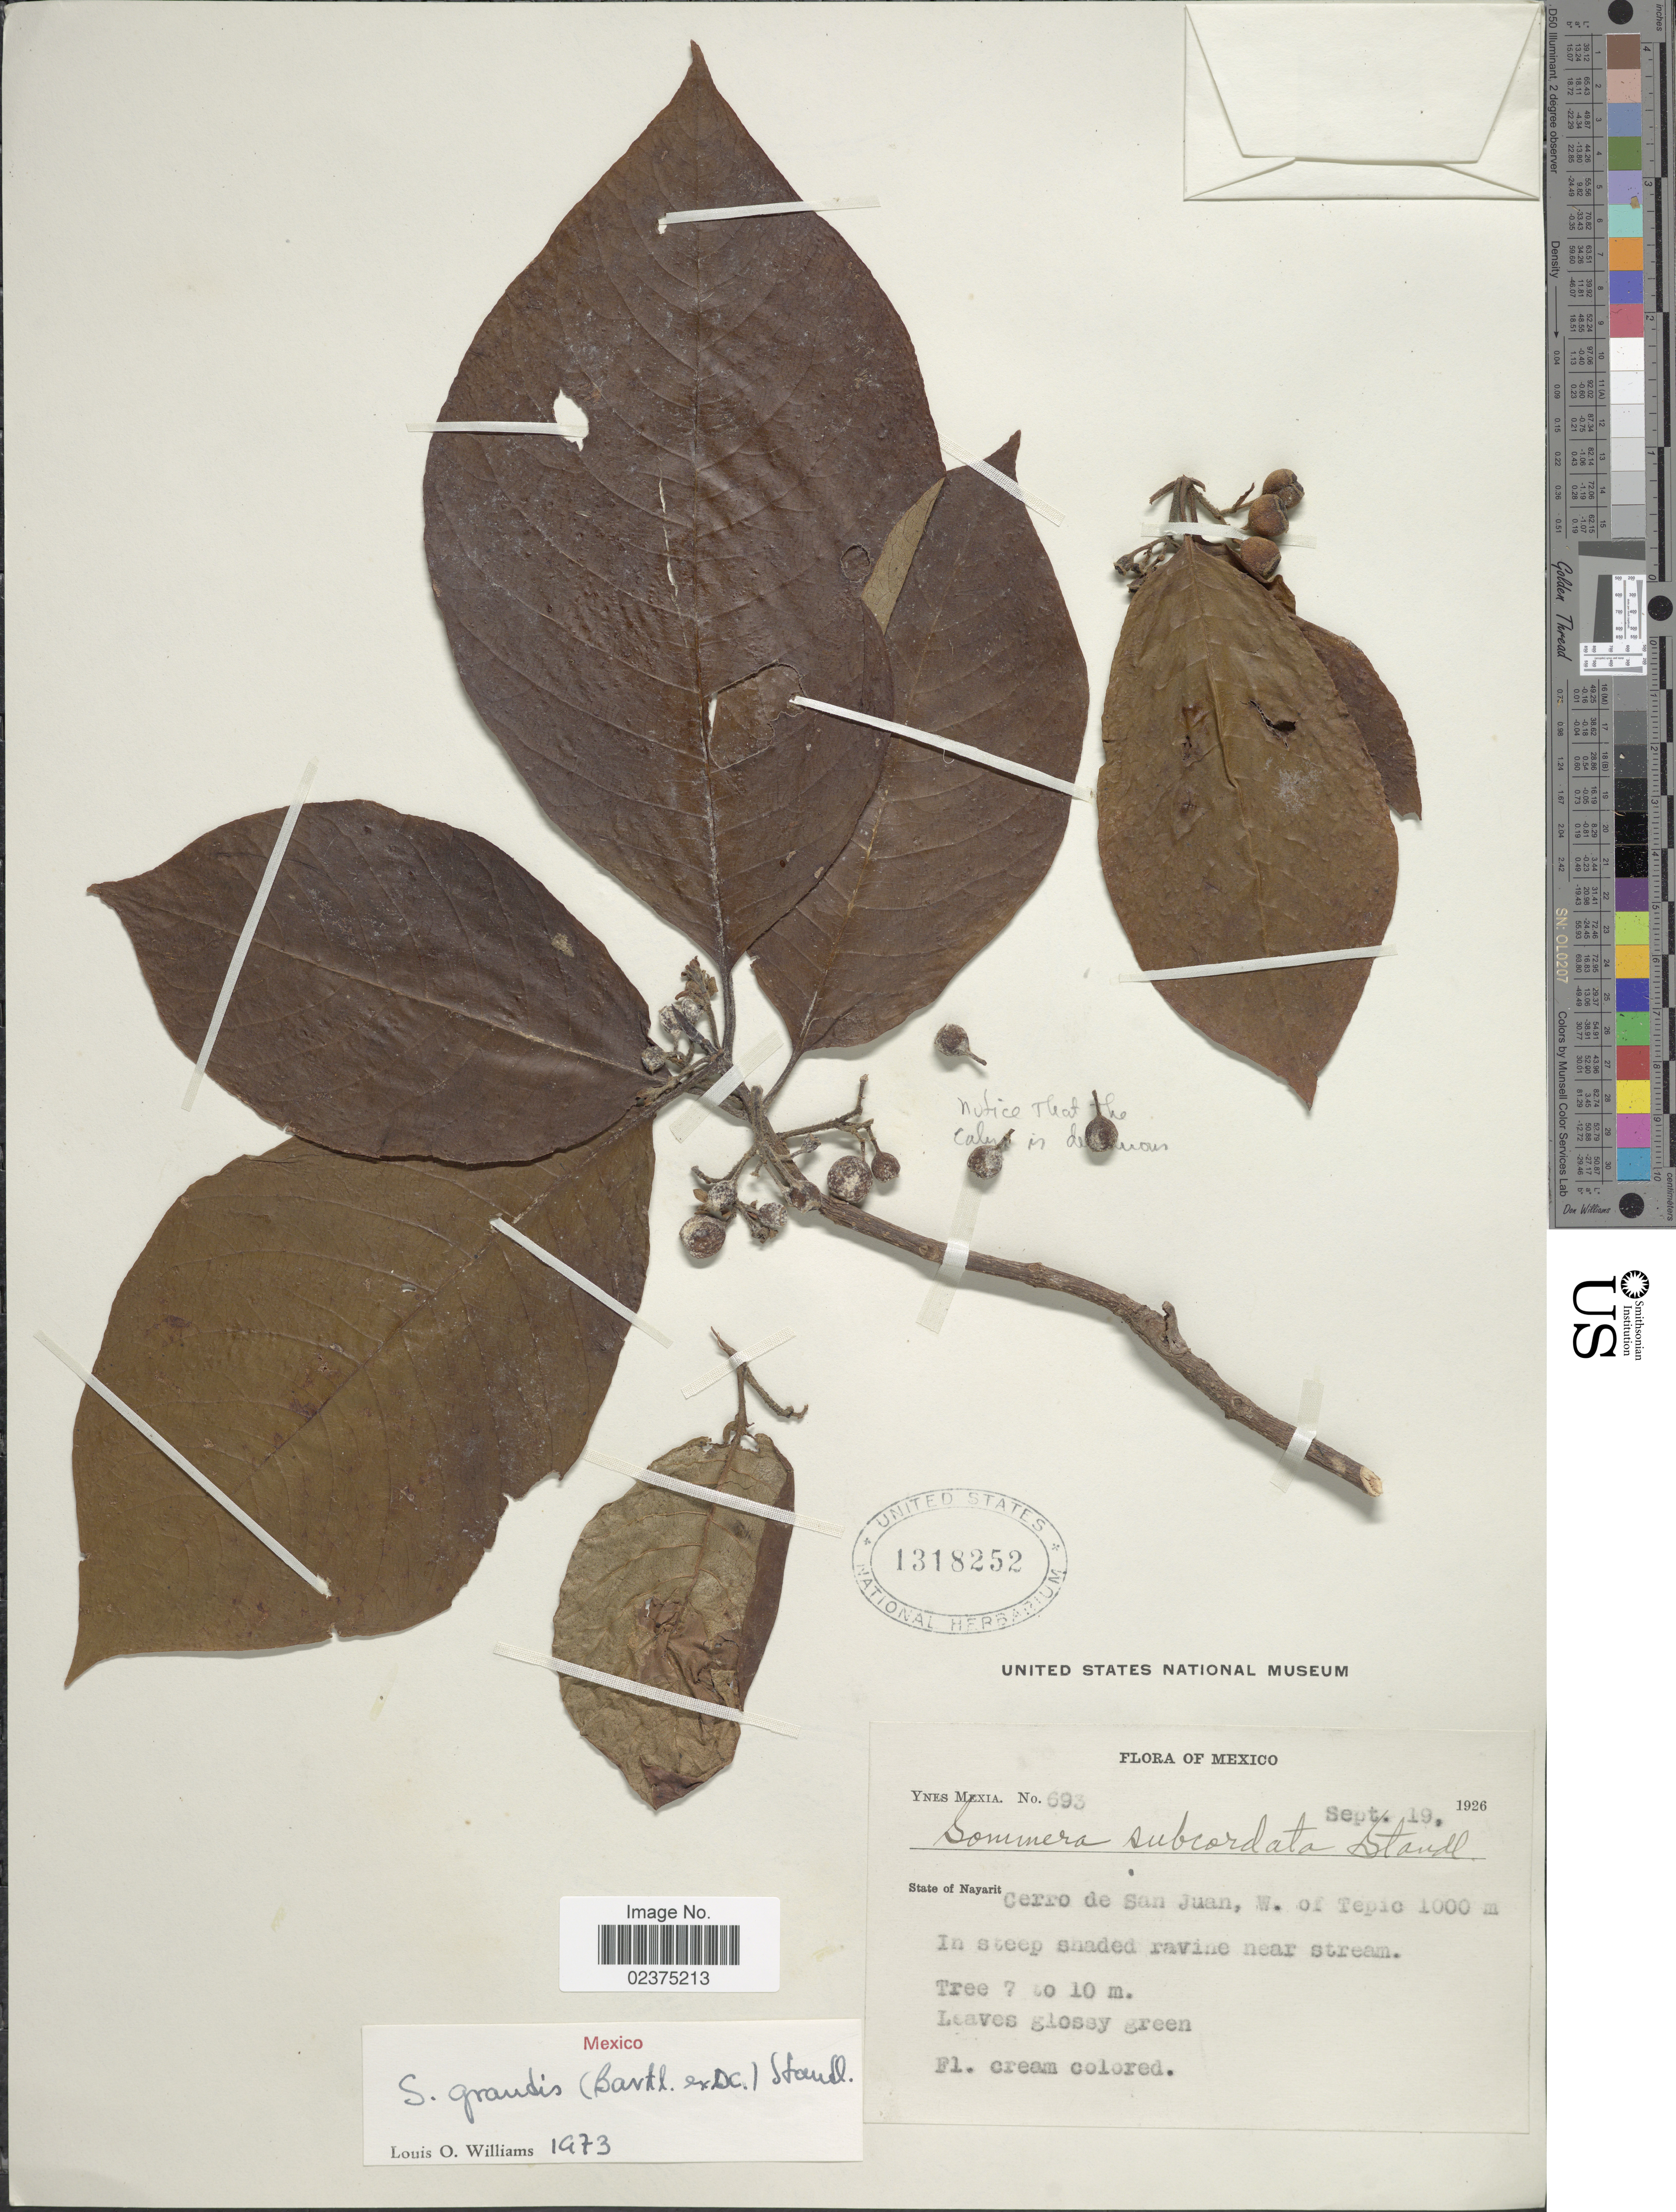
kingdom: Plantae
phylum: Tracheophyta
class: Magnoliopsida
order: Gentianales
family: Rubiaceae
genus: Sommera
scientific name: Sommera grandis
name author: (Bartl. ex DC.) Standl.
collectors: Y. Mexia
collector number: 693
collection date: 1926-09-19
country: Mexico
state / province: Nayarit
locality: Cerro de San Juan, W of Tepic, In steeo shaded ravine near stream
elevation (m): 1000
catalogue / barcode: US 1318252